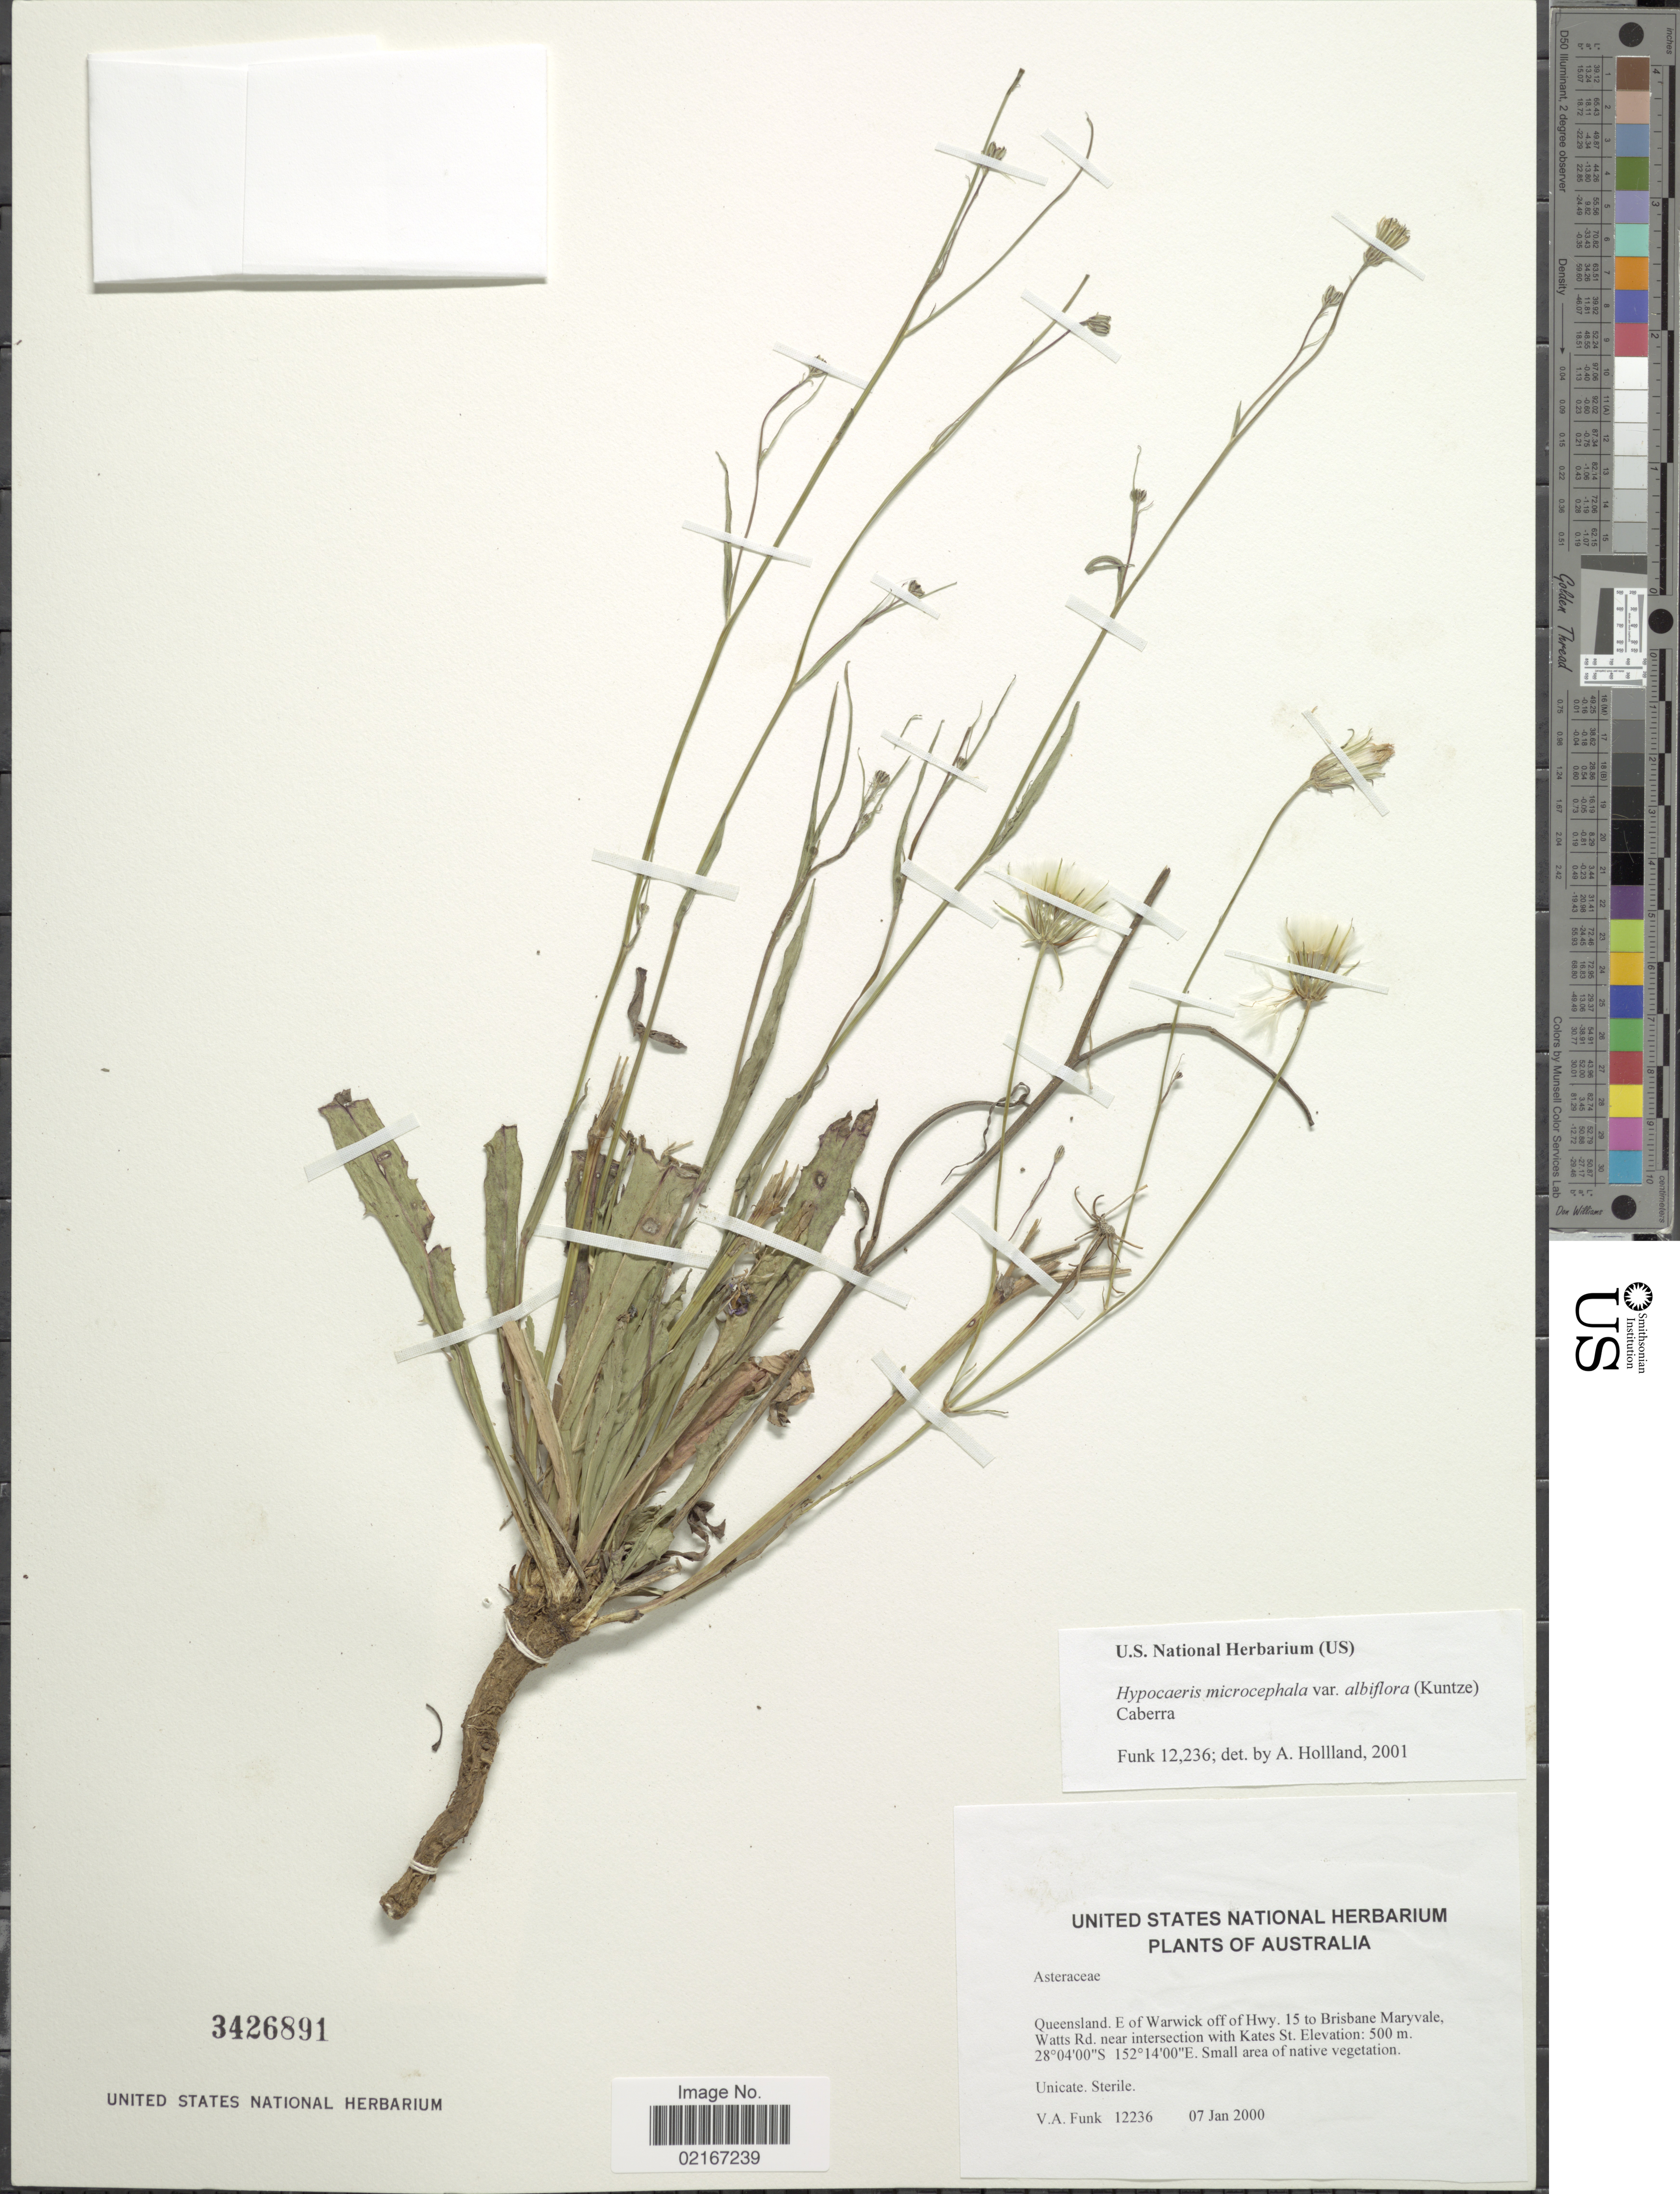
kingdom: Plantae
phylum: Tracheophyta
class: Magnoliopsida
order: Asterales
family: Asteraceae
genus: Hypochaeris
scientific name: Hypochaeris microcephala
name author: (Sch. Bip.) Cabrera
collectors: V. Funk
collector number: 12236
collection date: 2000-01-07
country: Australia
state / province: Queensland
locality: E of Warwick off of Hwy. 15 to Brisbane Maryvale, Watts Rd., near intersection with Kates St.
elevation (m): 500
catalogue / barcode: US 3426891